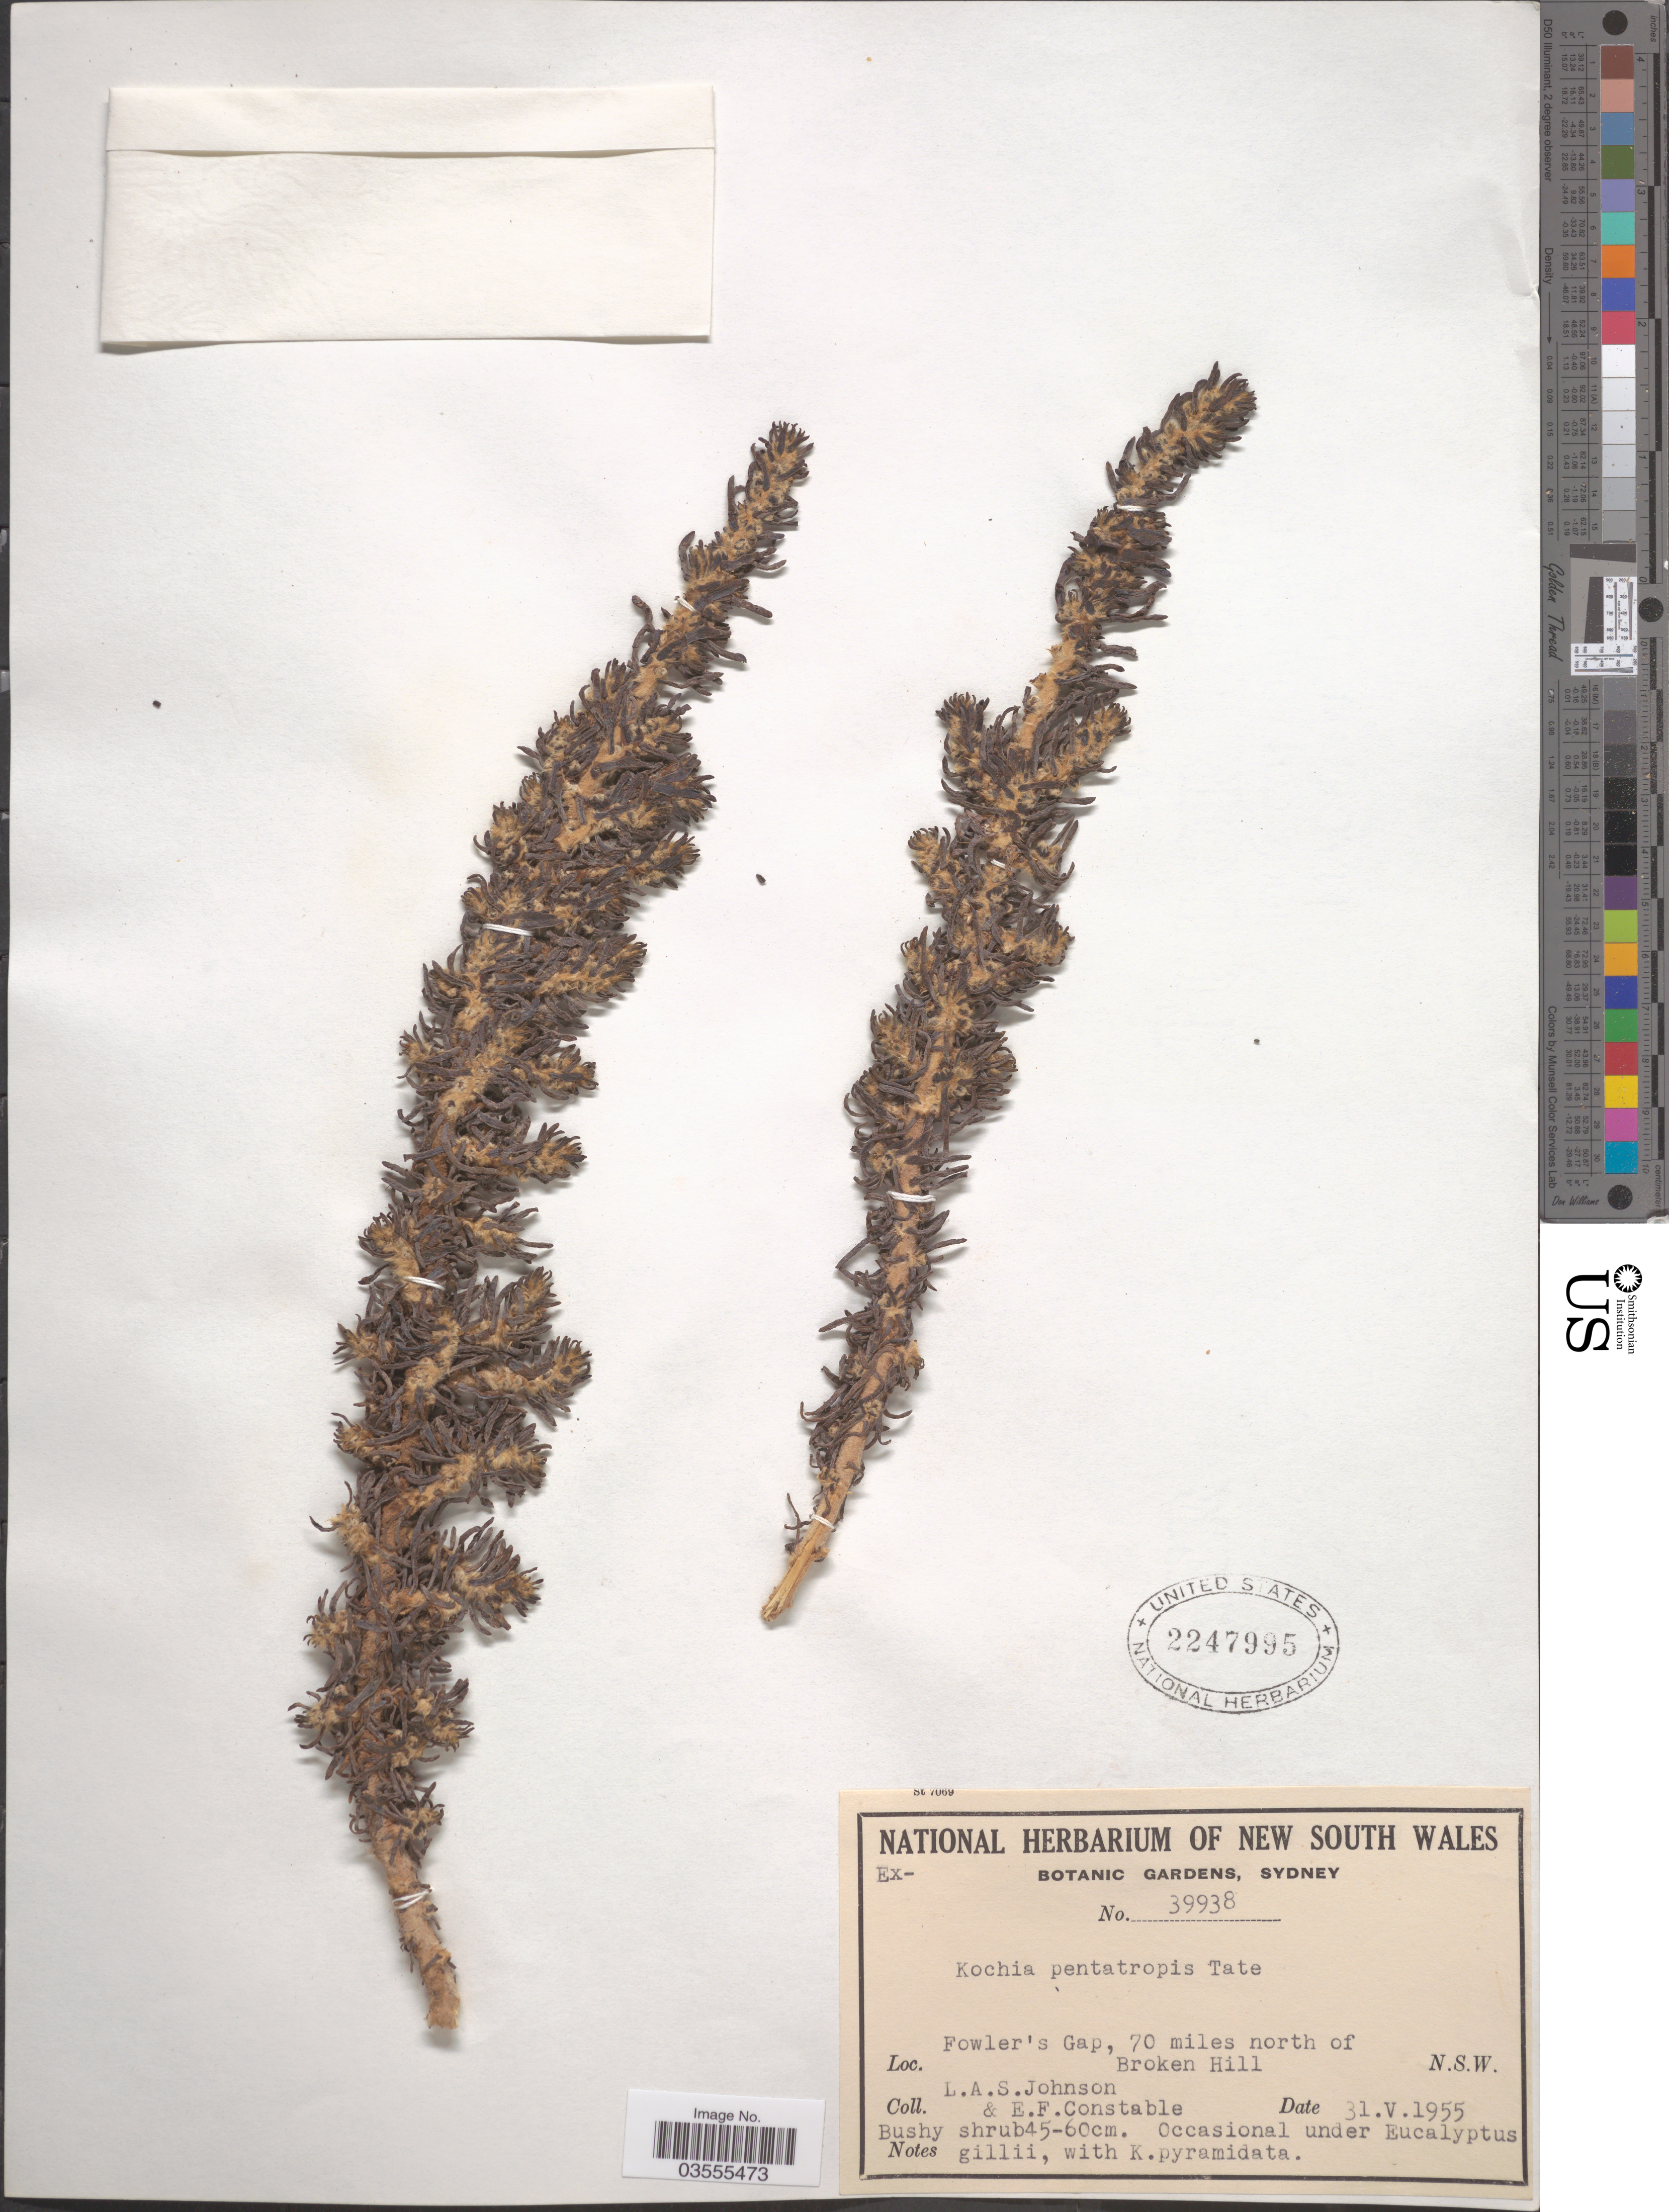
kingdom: Plantae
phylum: Tracheophyta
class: Magnoliopsida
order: Caryophyllales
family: Amaranthaceae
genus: Maireana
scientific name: Maireana pentatropis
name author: (Tate) Paul G. Wilson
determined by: Wilson, Paul G.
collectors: L. A. S. Johnson & E. F. Constable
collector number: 39938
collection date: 1955-05-31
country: Australia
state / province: New South Wales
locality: Fowler's Gap, 70 miles north of Broken Hill.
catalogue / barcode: US 2247995